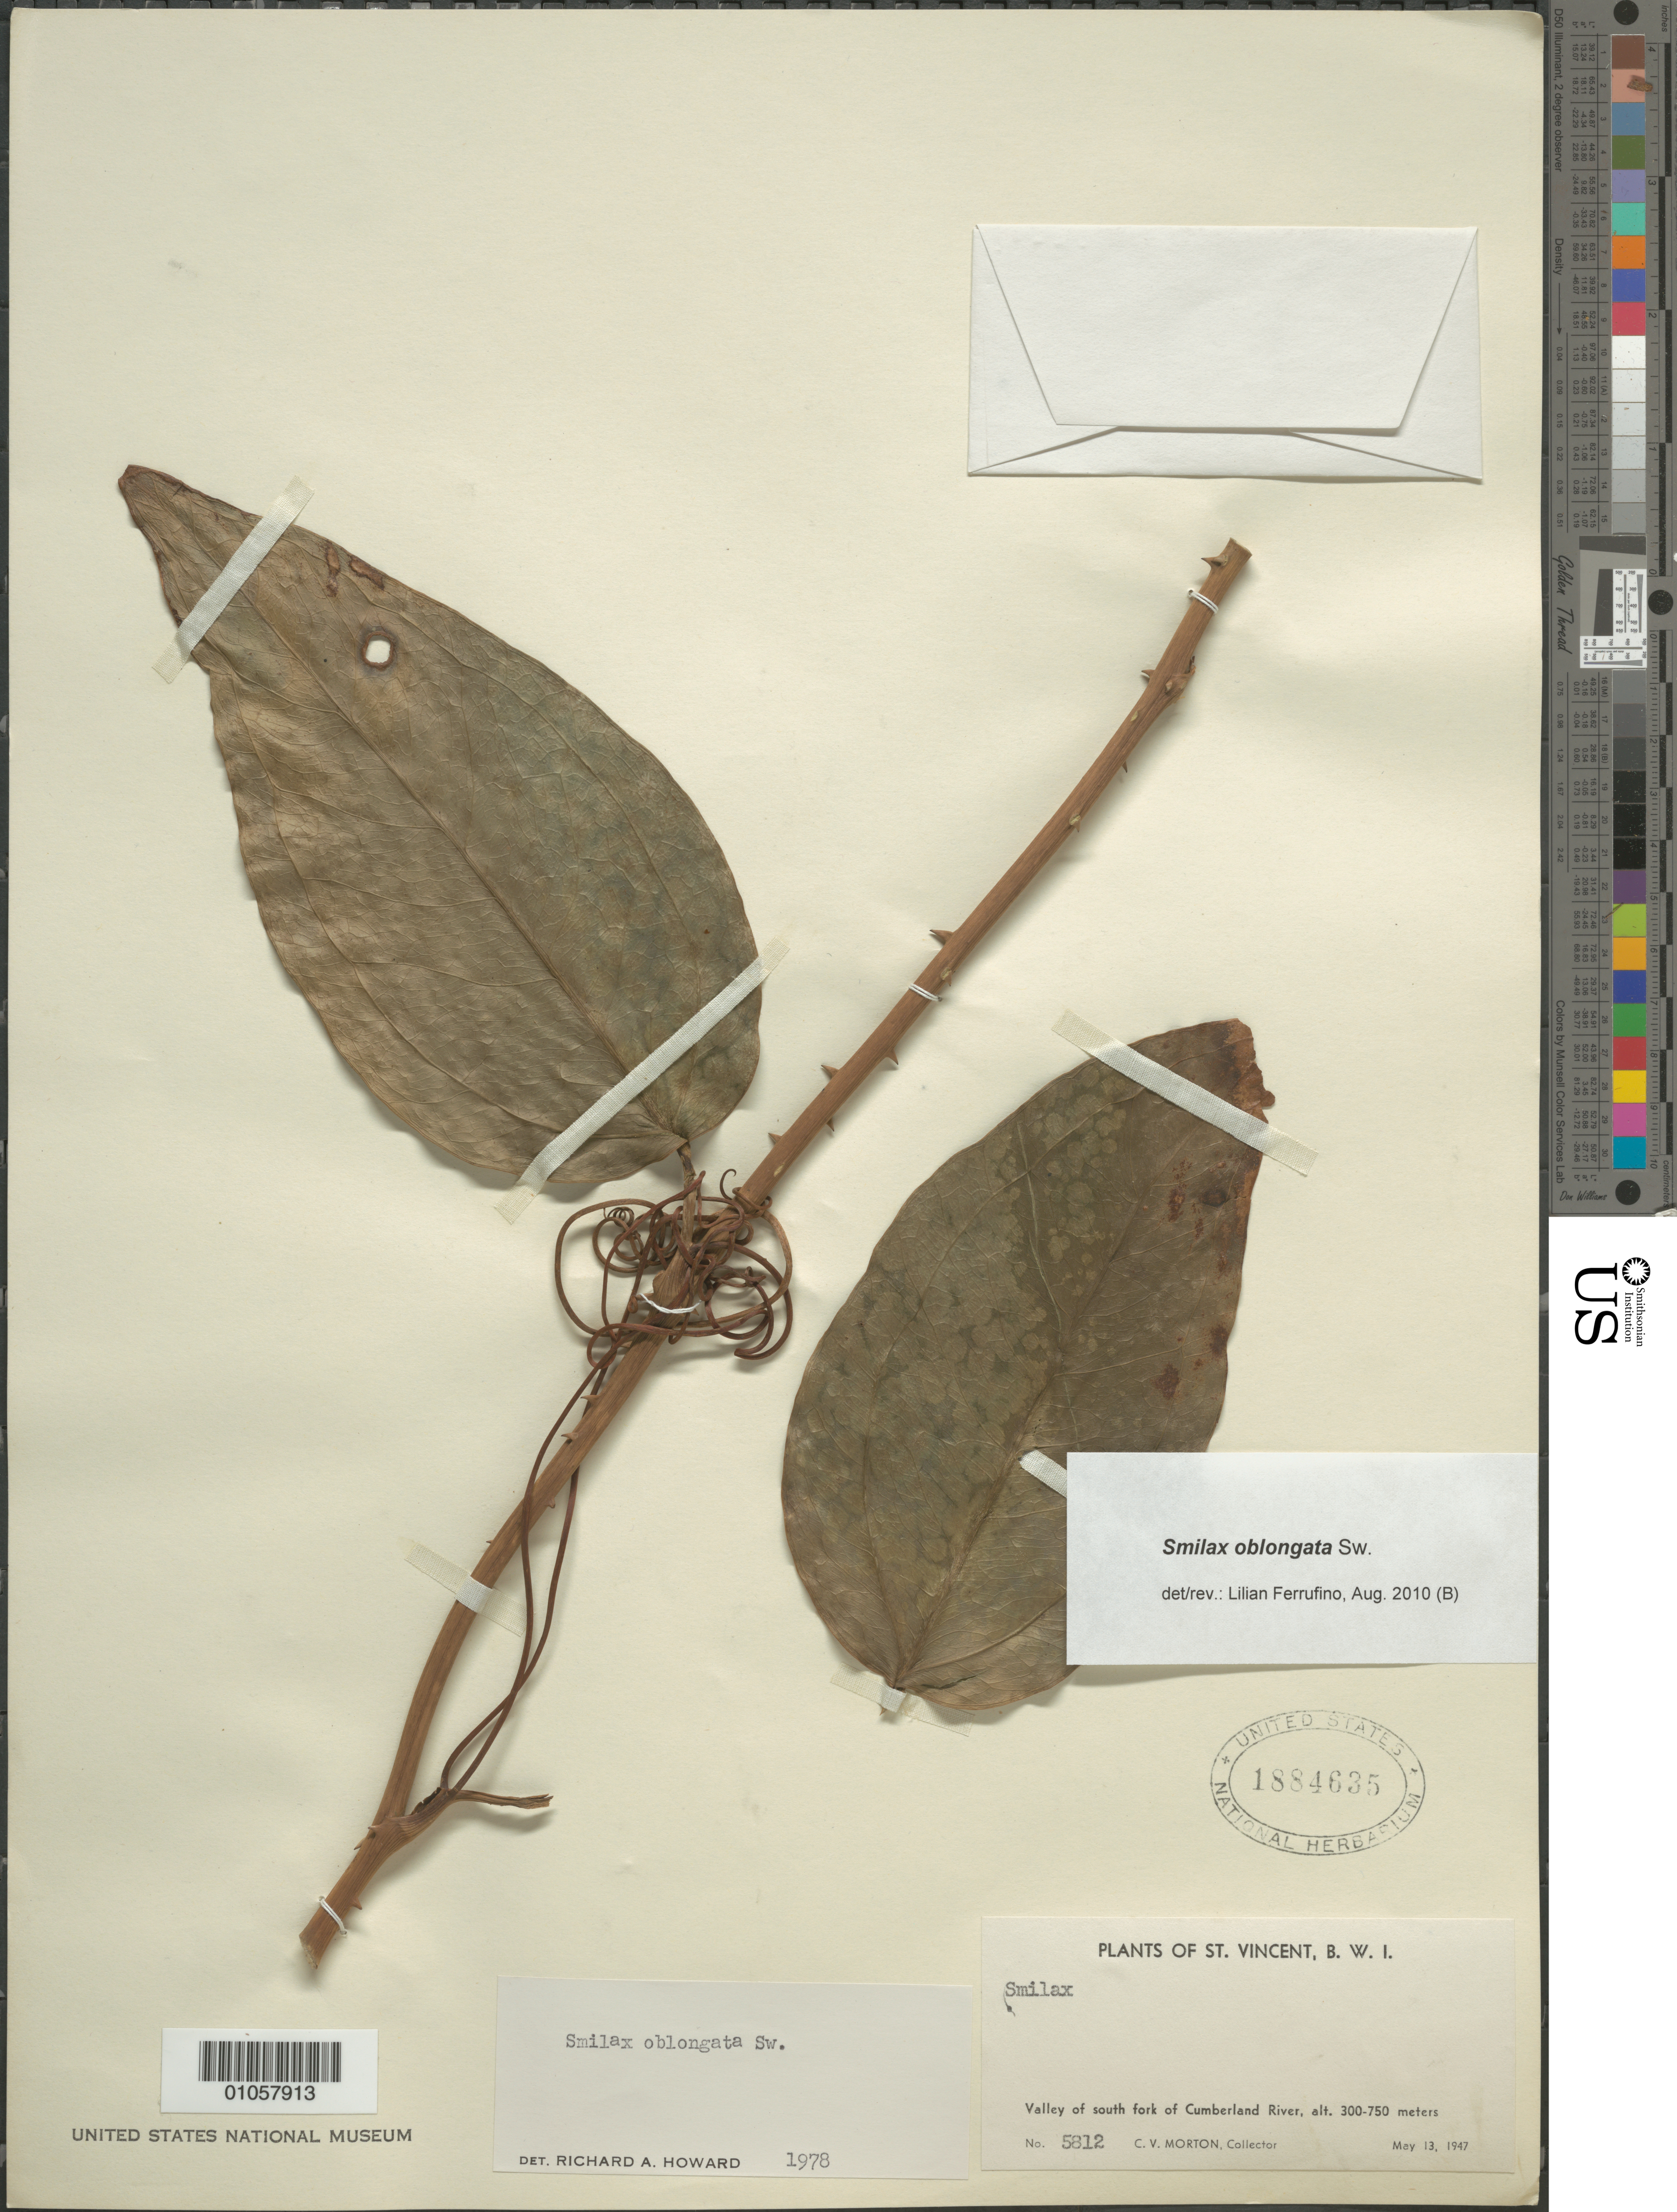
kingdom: Plantae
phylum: Tracheophyta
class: Liliopsida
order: Liliales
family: Smilacaceae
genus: Smilax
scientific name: Smilax oblongata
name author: Sw.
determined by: Ferrufino, L., (USJ), Herbario Universidad de Costa Rica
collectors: C. V. Morton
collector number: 5812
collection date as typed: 13 May 1947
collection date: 1947-05-13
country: St. Vincent - Grenadines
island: St. Vincent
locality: Cumberland River, valley of south fork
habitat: Valley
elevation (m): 300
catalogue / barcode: US 1884635